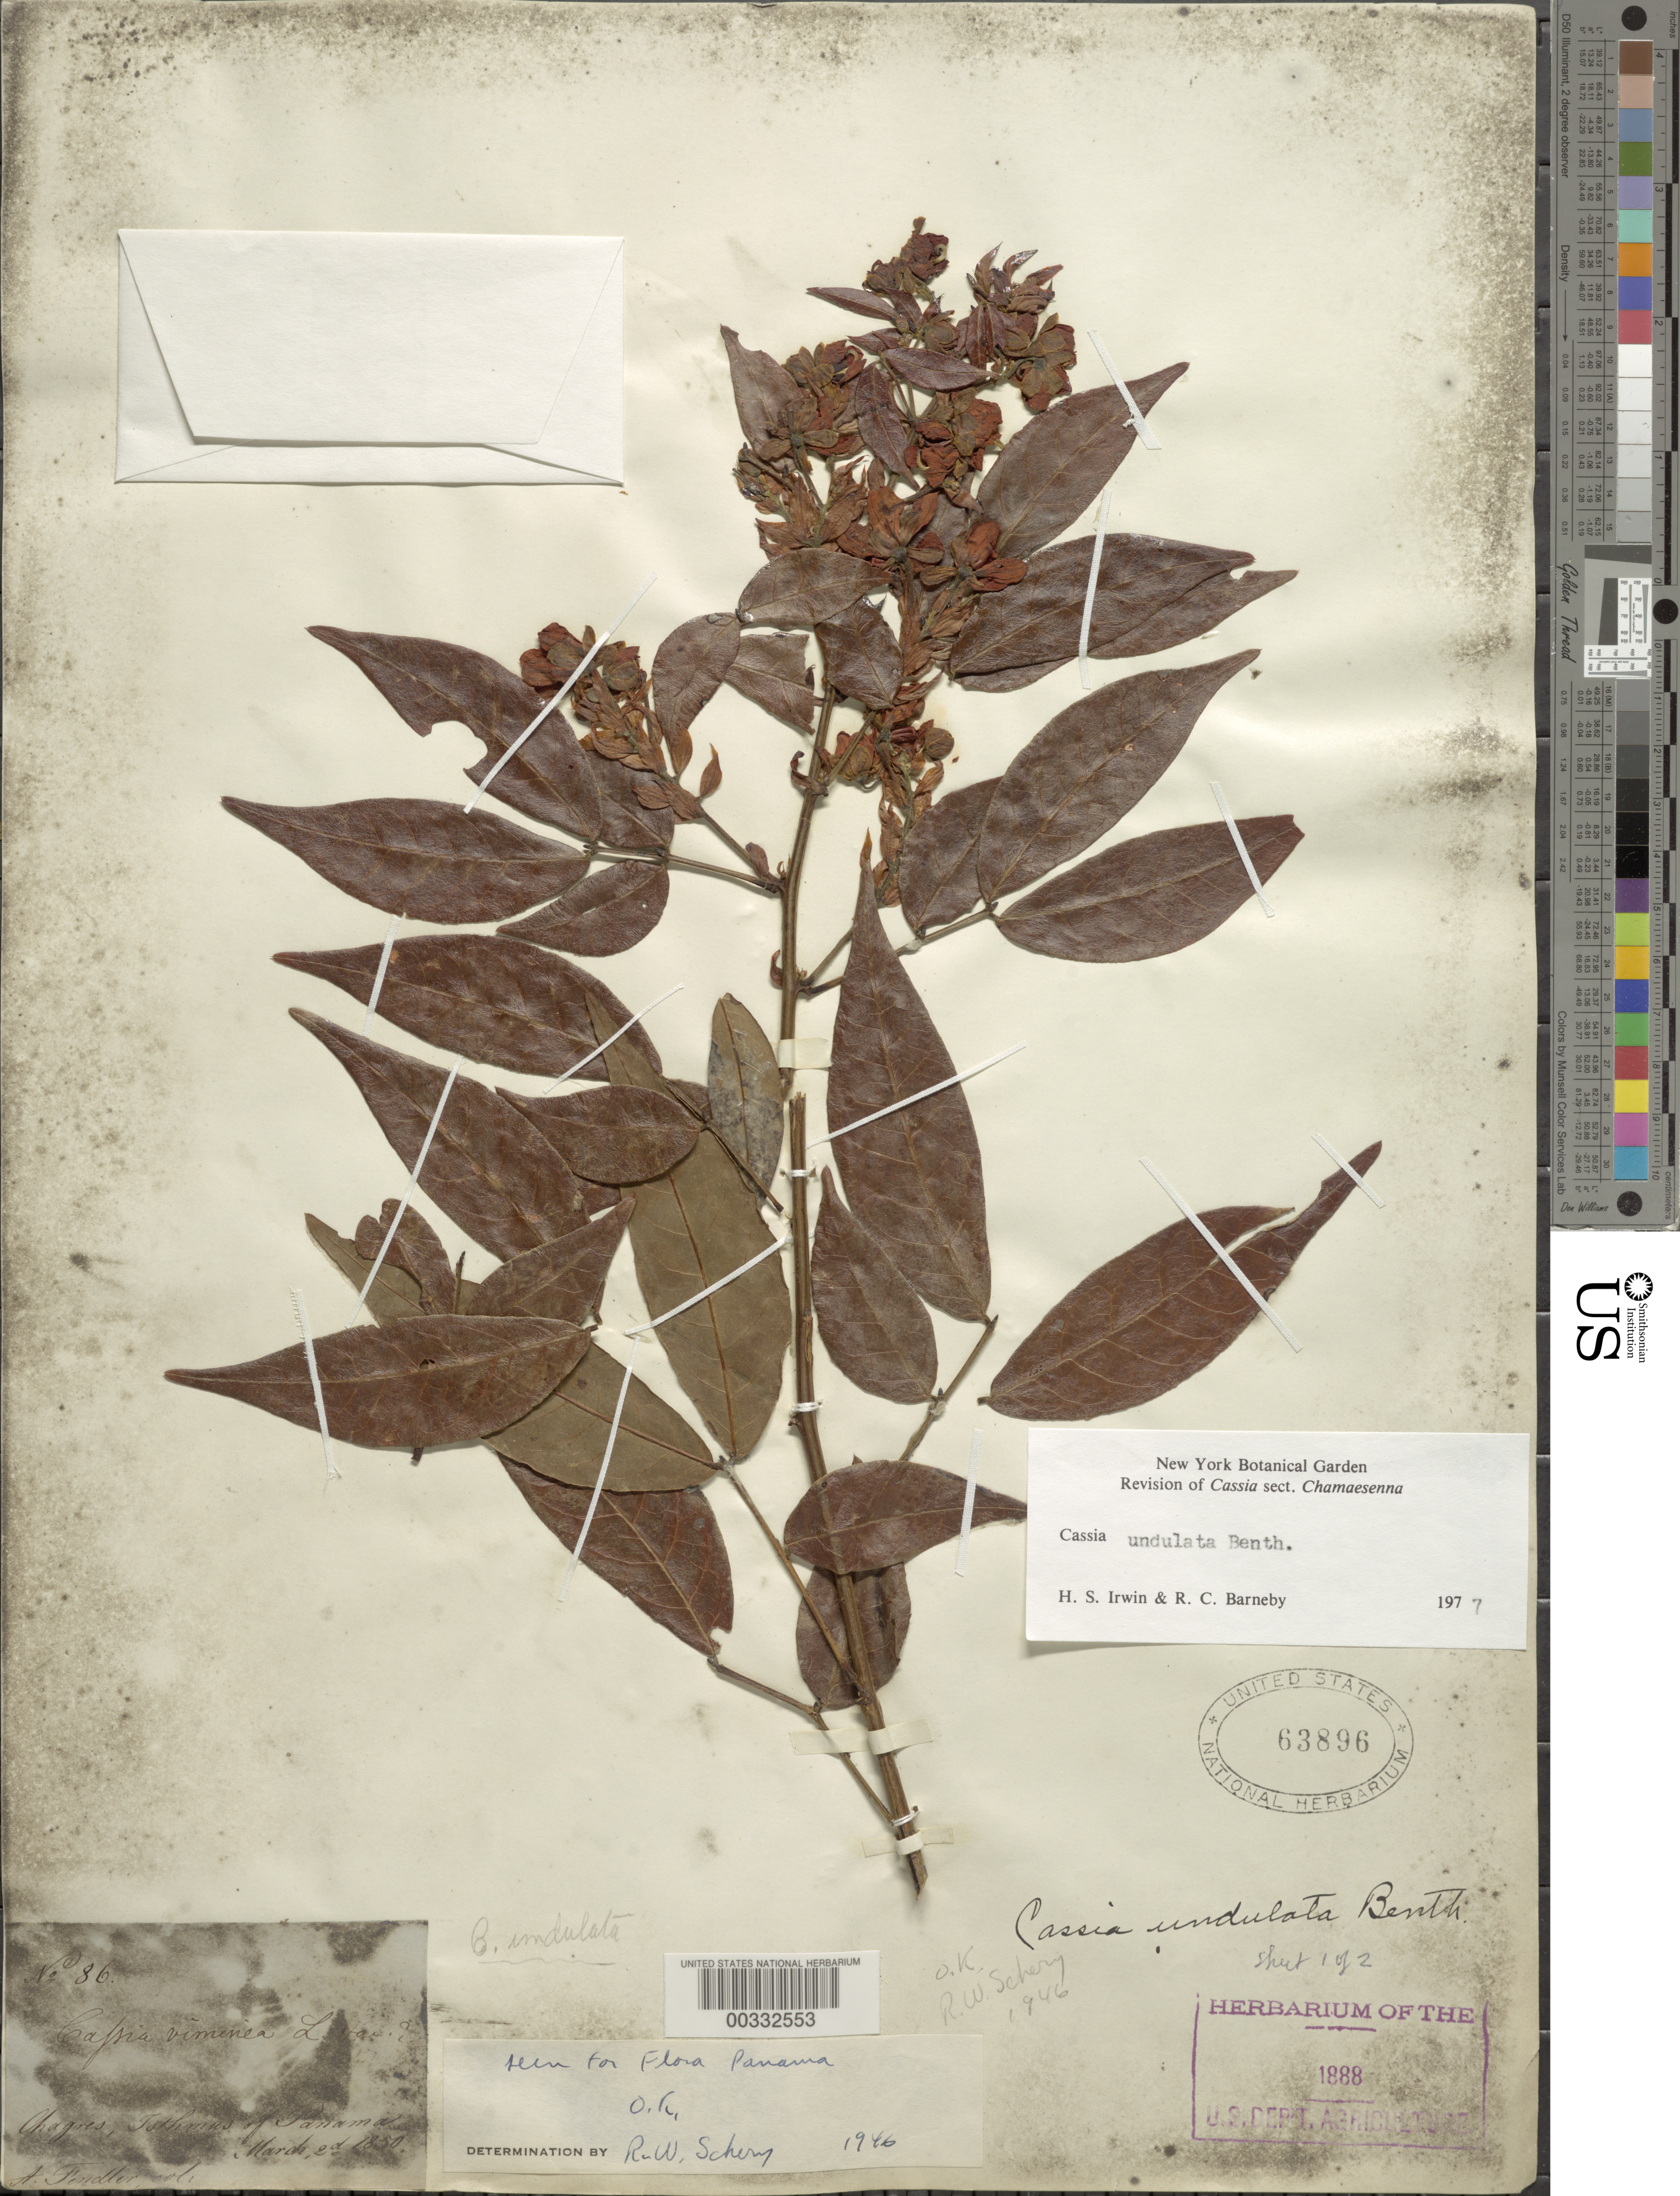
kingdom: Plantae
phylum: Tracheophyta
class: Magnoliopsida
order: Fabales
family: Fabaceae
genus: Senna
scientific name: Senna undulata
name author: (Benth.) H.S. Irwin & Barneby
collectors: A. Fendler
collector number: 86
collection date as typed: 02 Mar 1850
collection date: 1850-03-02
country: Panama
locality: Chargres, Isthmus of Panama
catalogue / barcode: US 63896